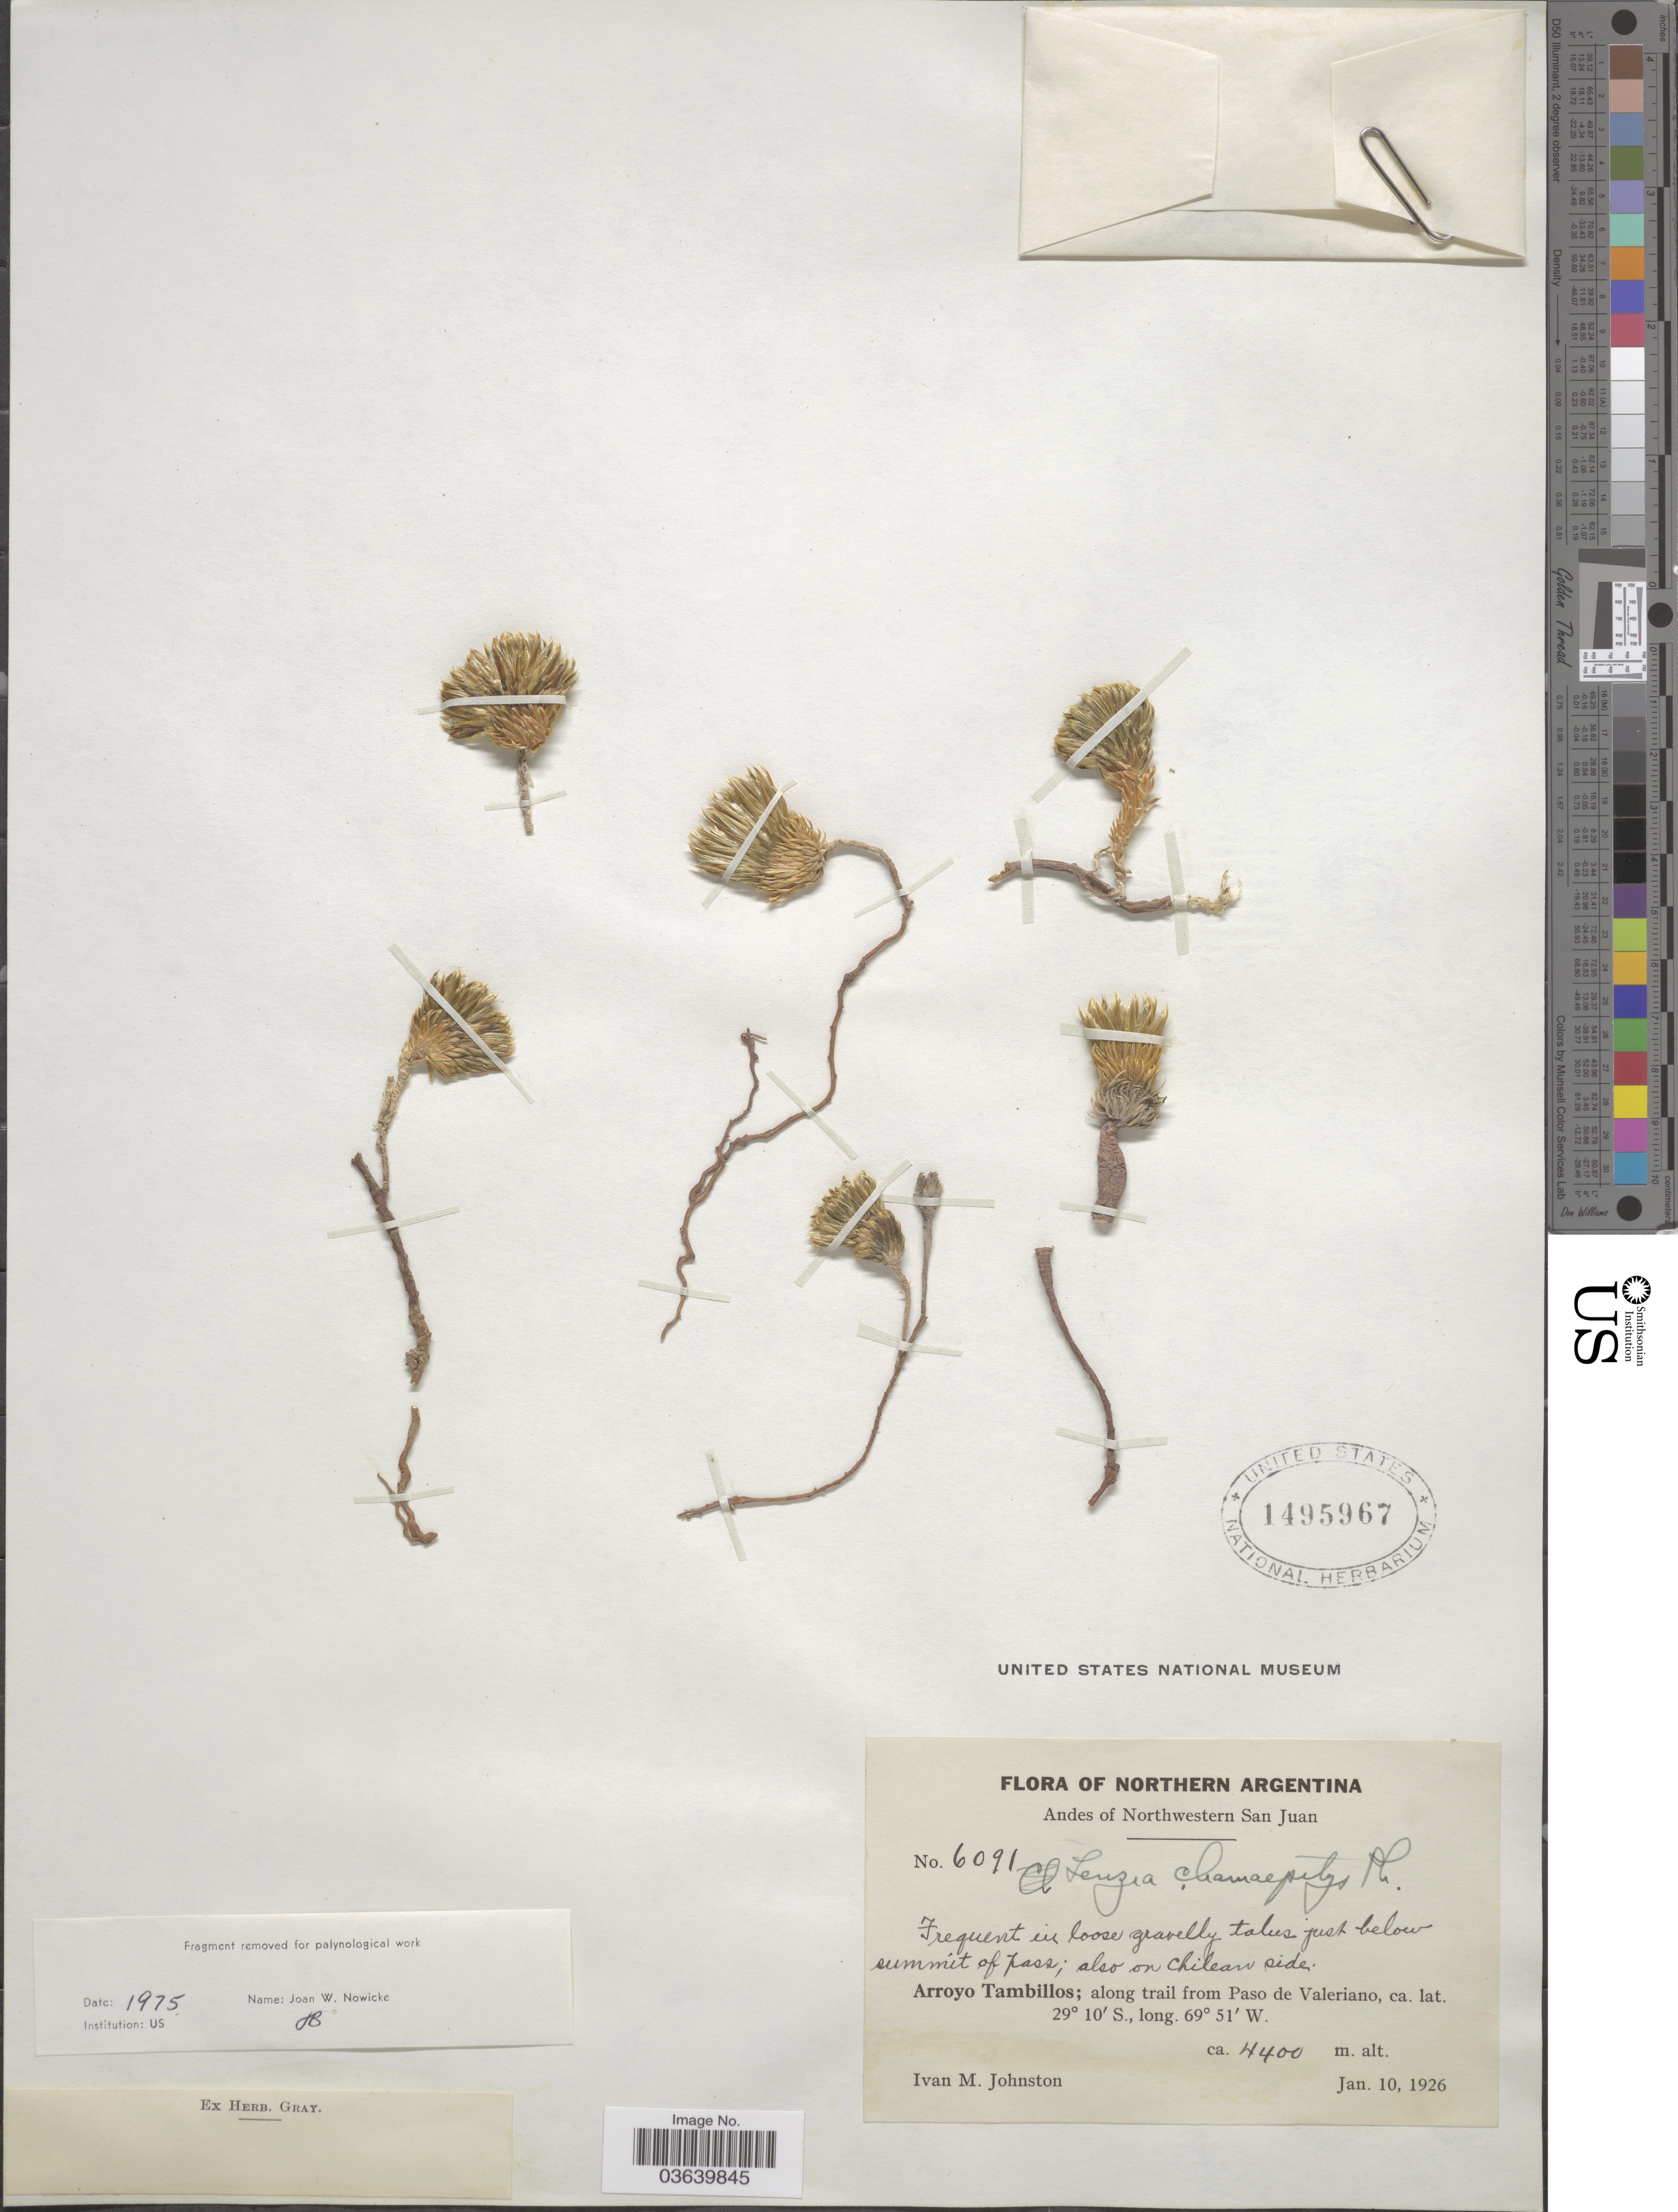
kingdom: Plantae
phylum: Tracheophyta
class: Magnoliopsida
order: Caryophyllales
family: Montiaceae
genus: Lenzia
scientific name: Lenzia chamaepitys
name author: Phil.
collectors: I.M. Johnston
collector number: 6091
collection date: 1926-01-10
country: Argentina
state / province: San Juan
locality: Northern Argentina. Andes of Northwestern San Juan. Arroyo Tambillos; along trail from Paso de Valeriano.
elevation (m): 4400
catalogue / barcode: US 1495967